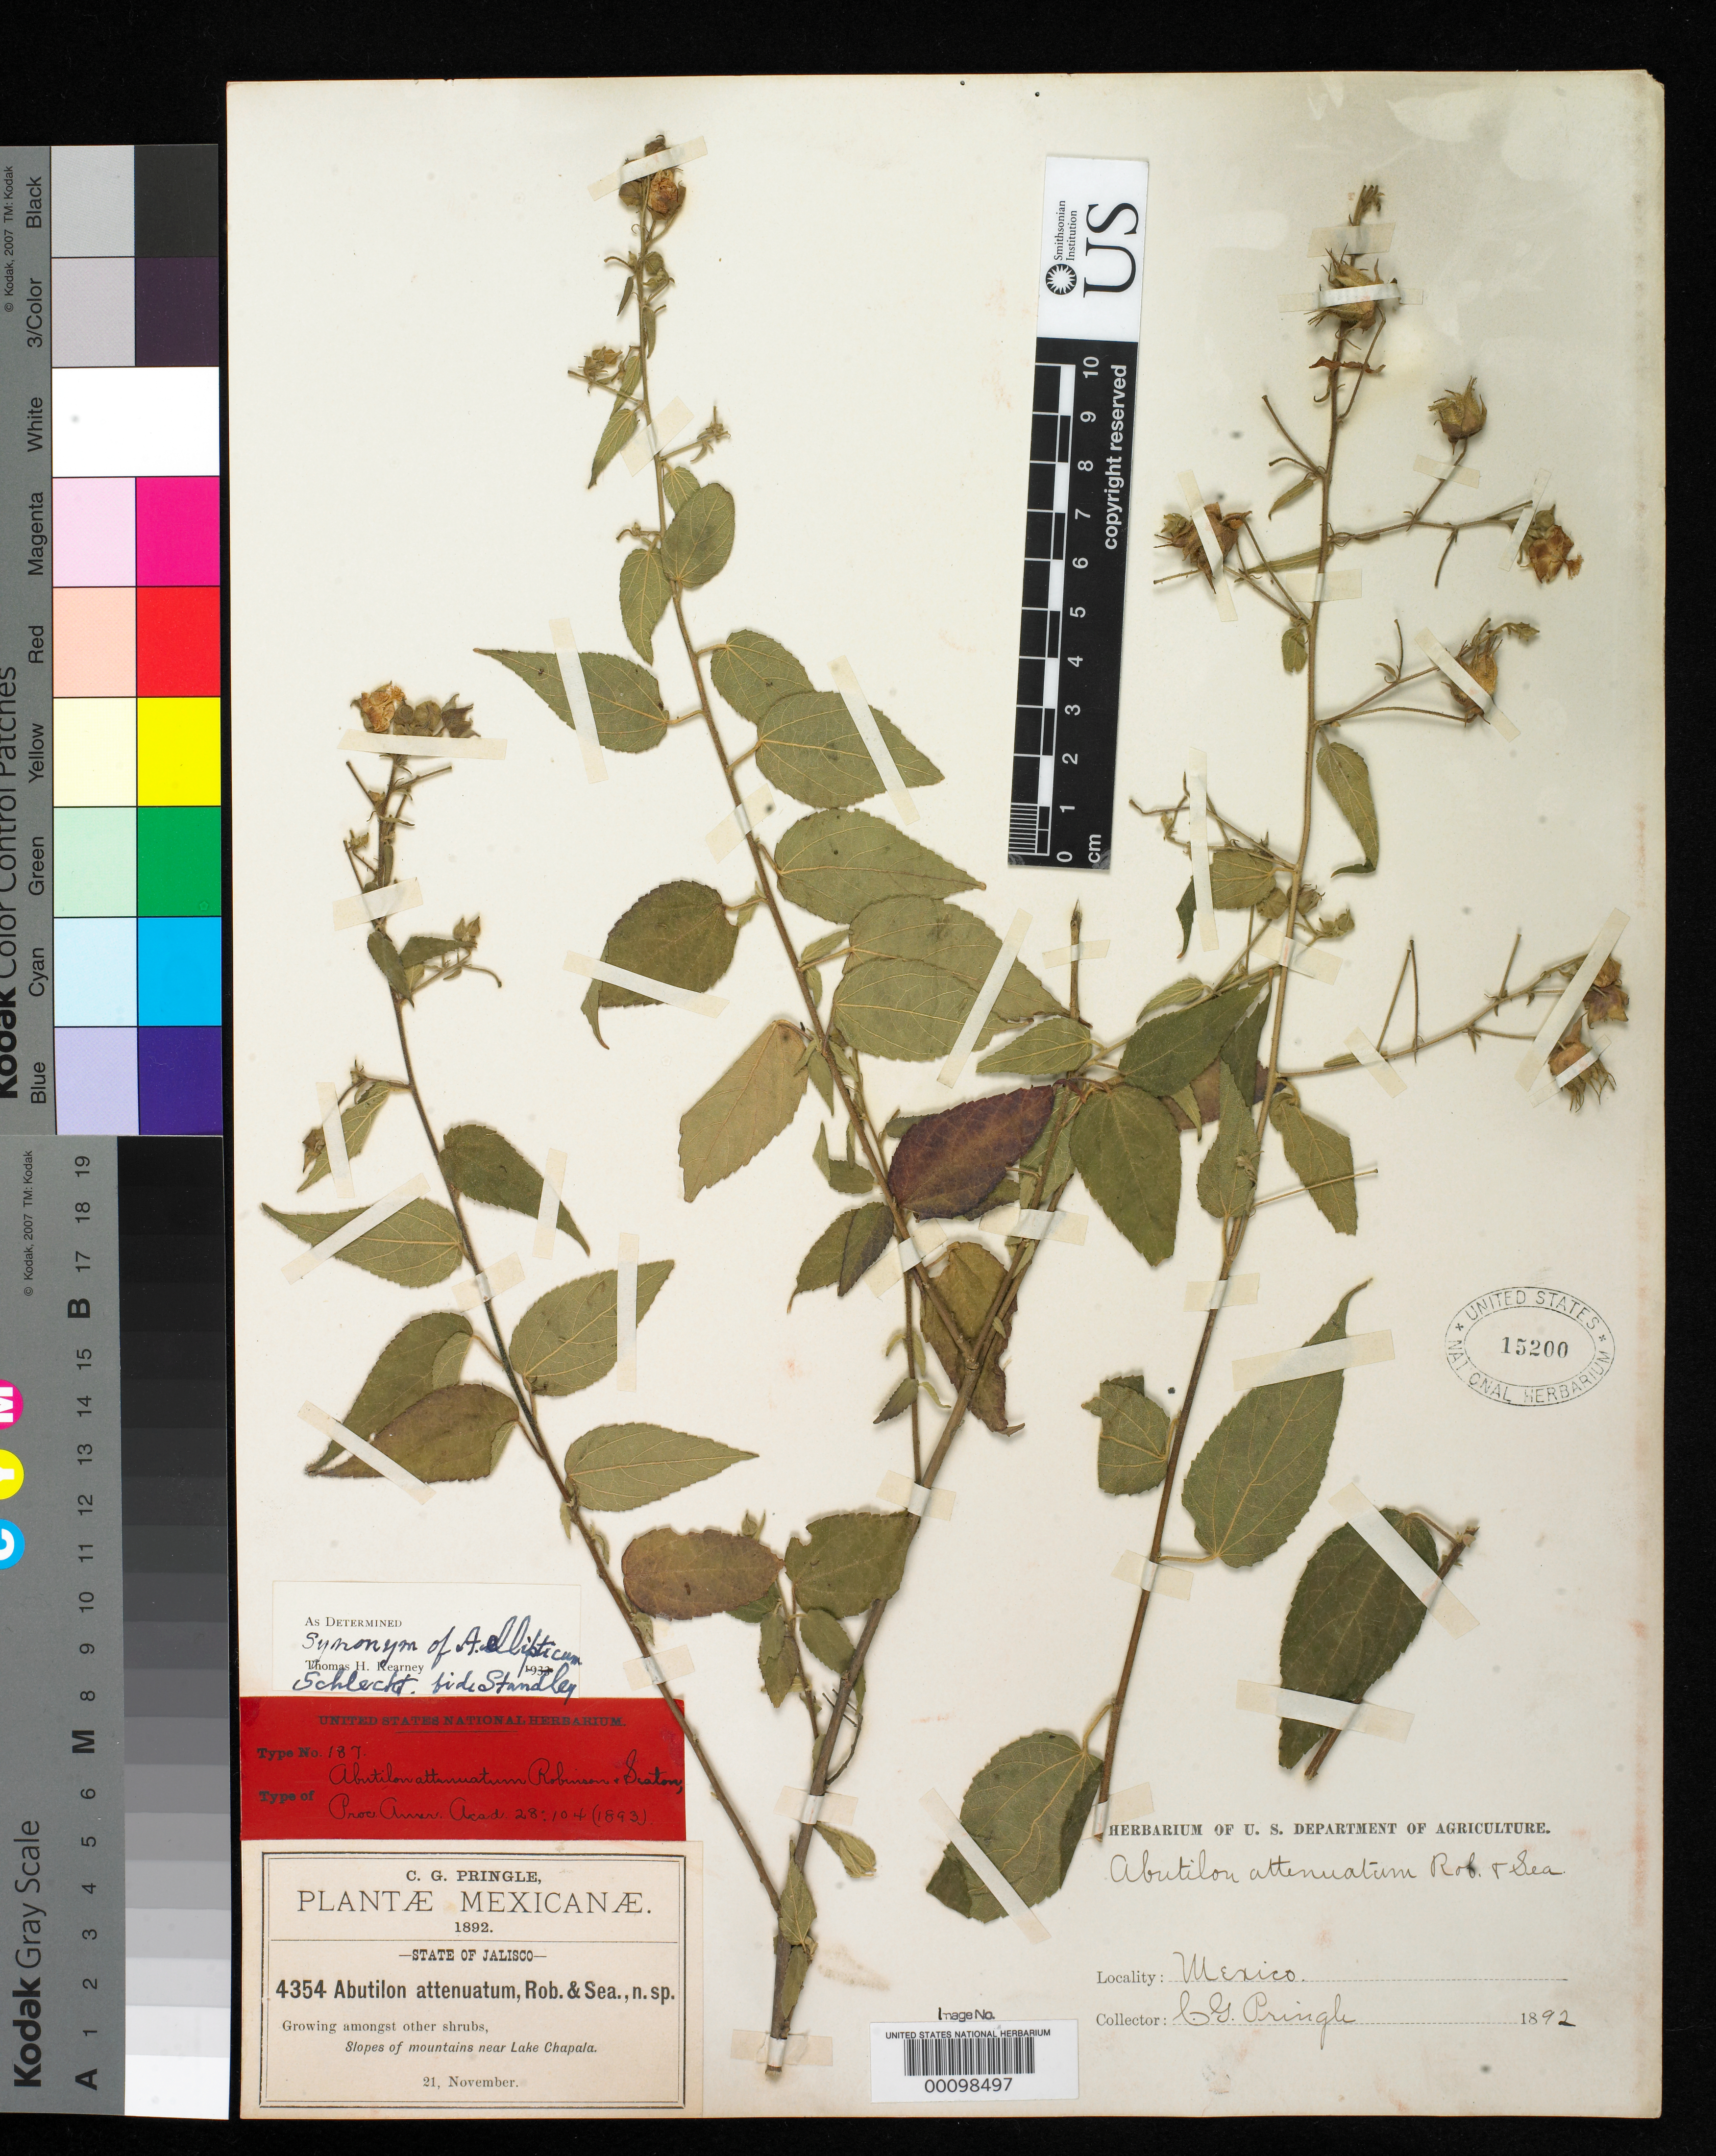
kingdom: Plantae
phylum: Tracheophyta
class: Magnoliopsida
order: Malvales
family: Malvaceae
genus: Abutilon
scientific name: Abutilon attenuatum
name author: B.L. Rob. & Seaton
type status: Isotype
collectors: C. G. Pringle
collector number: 4354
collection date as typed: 21 Nov 1892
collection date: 1892-11-21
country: Mexico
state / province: Jalisco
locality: Slopes of mountains near Lake Chapala.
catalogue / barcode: US 15200